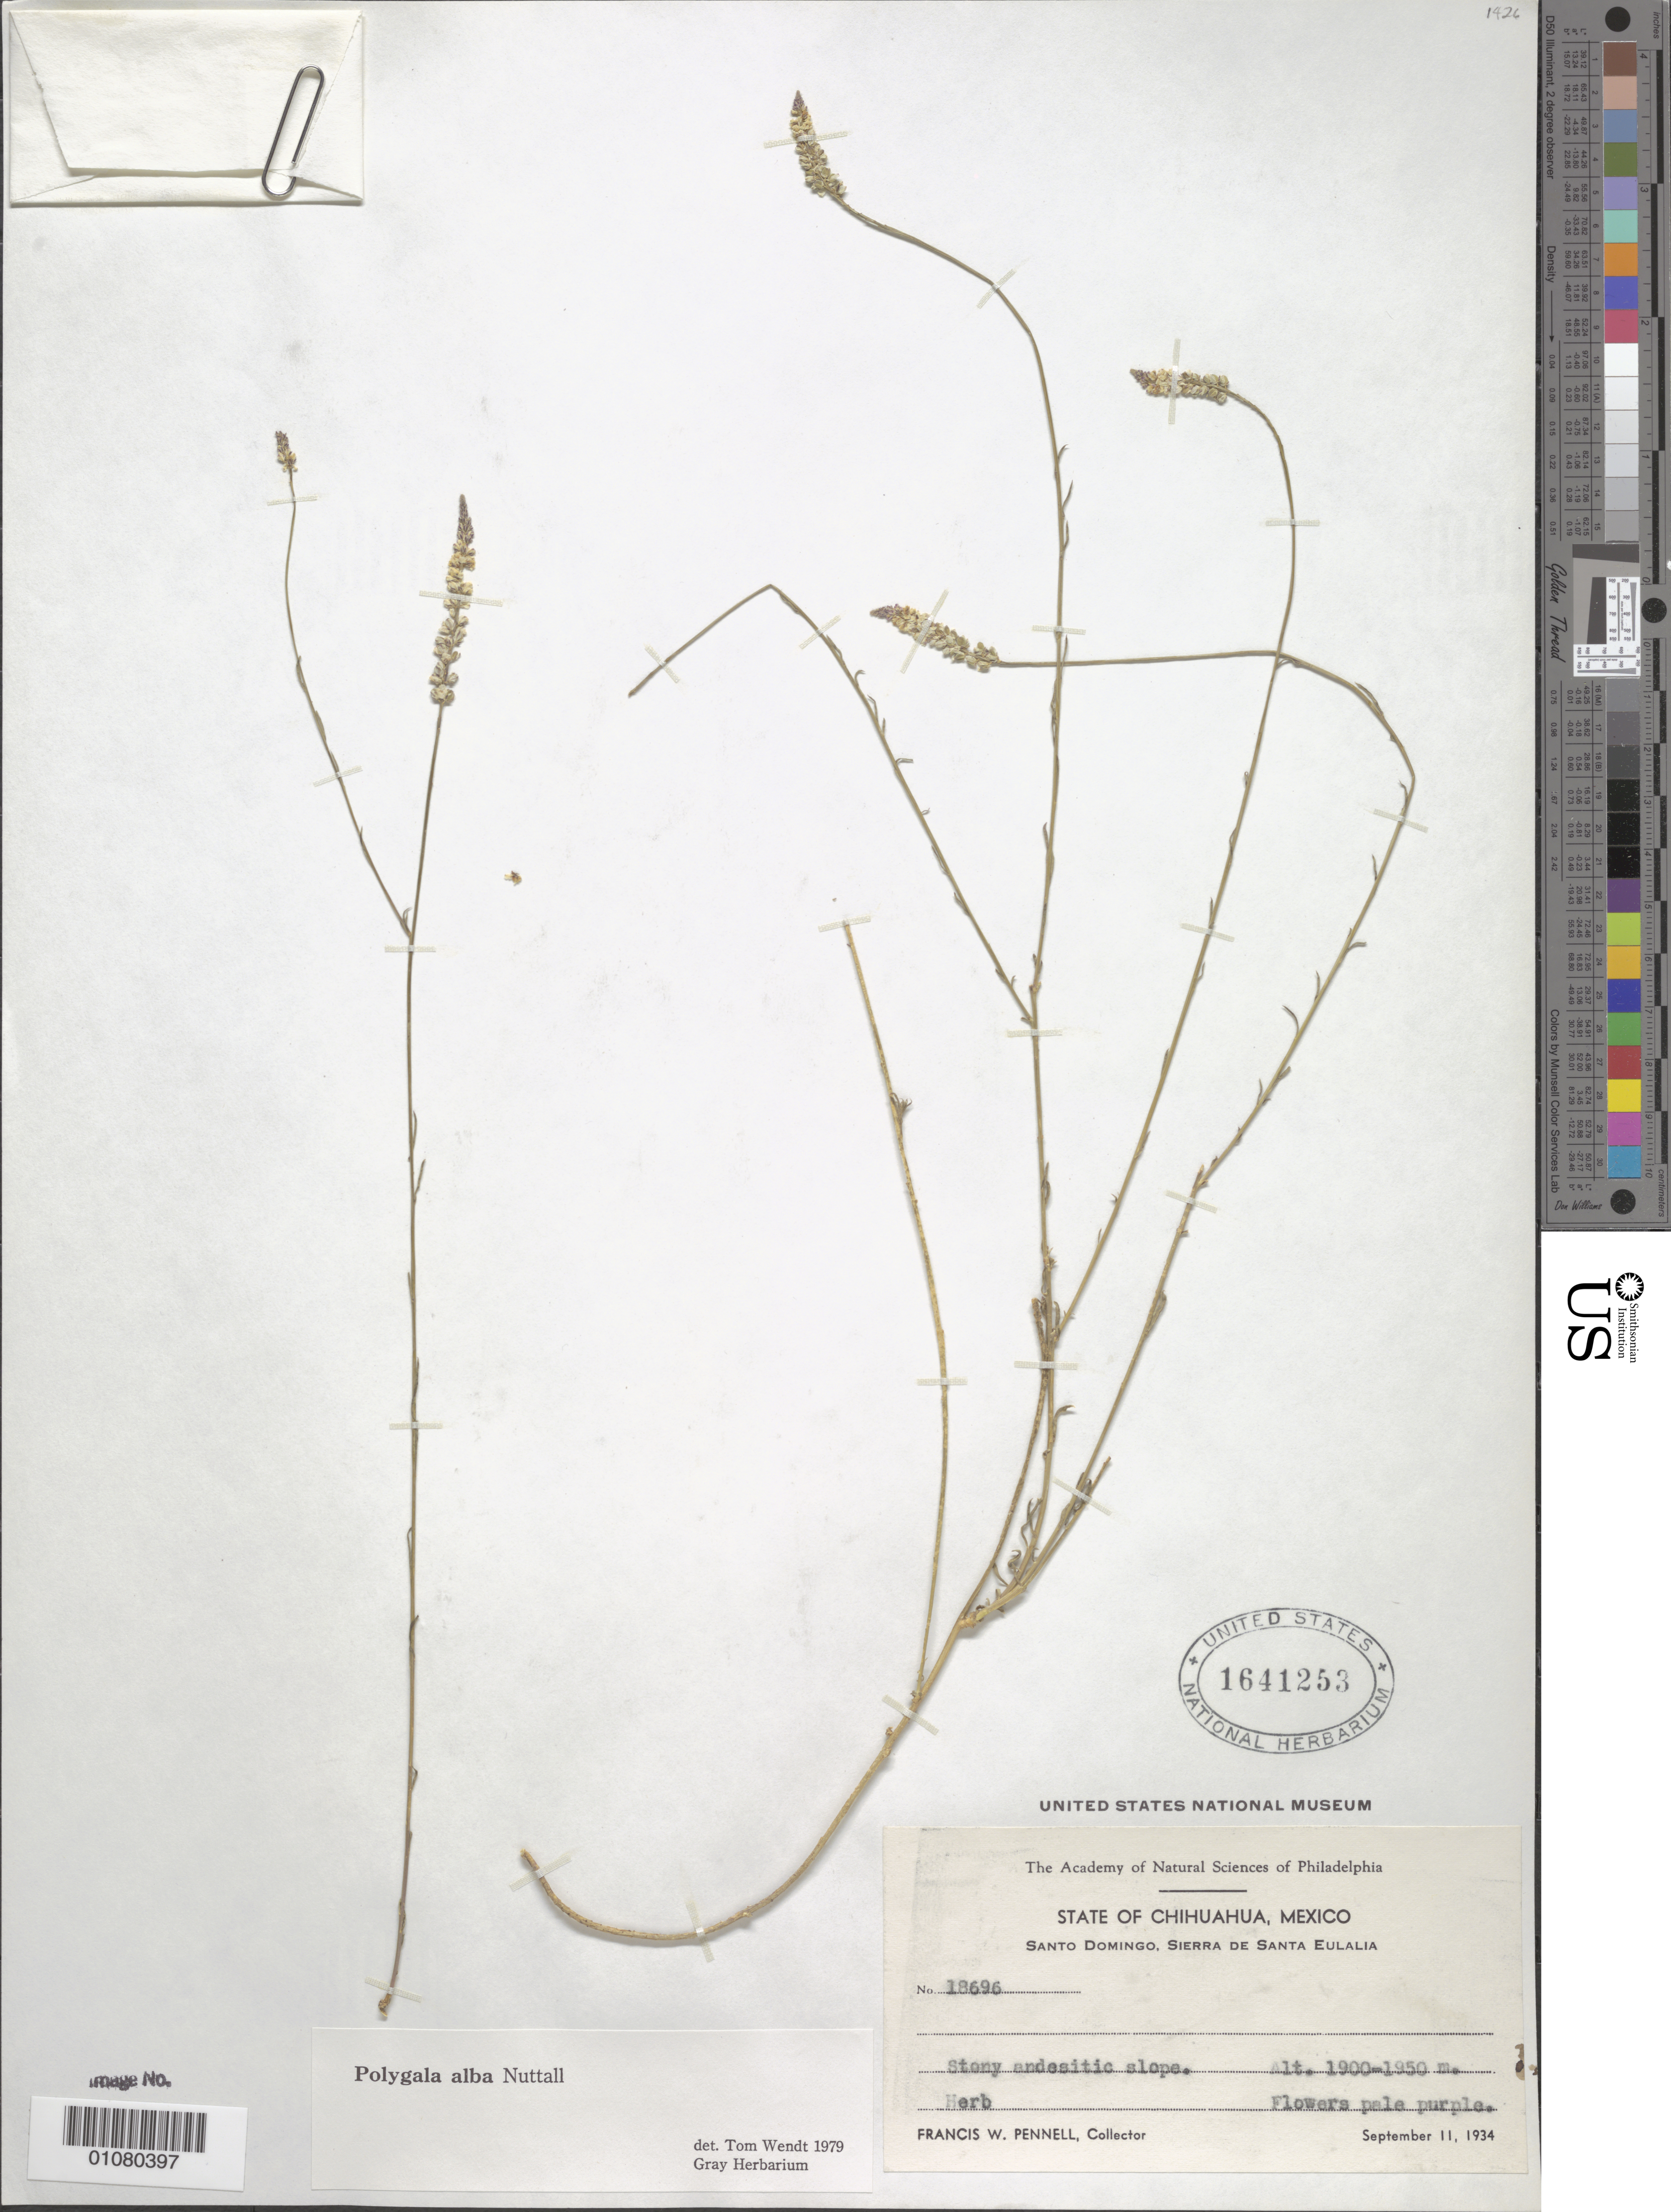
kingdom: Plantae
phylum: Tracheophyta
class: Magnoliopsida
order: Fabales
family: Polygalaceae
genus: Polygala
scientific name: Polygala alba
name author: Nutt.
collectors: F. W. Pennell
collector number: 18696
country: Mexico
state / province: Chihuahua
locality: Sierra de Santa Eulalia, Santo Domingo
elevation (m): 1900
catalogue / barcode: US 1641253